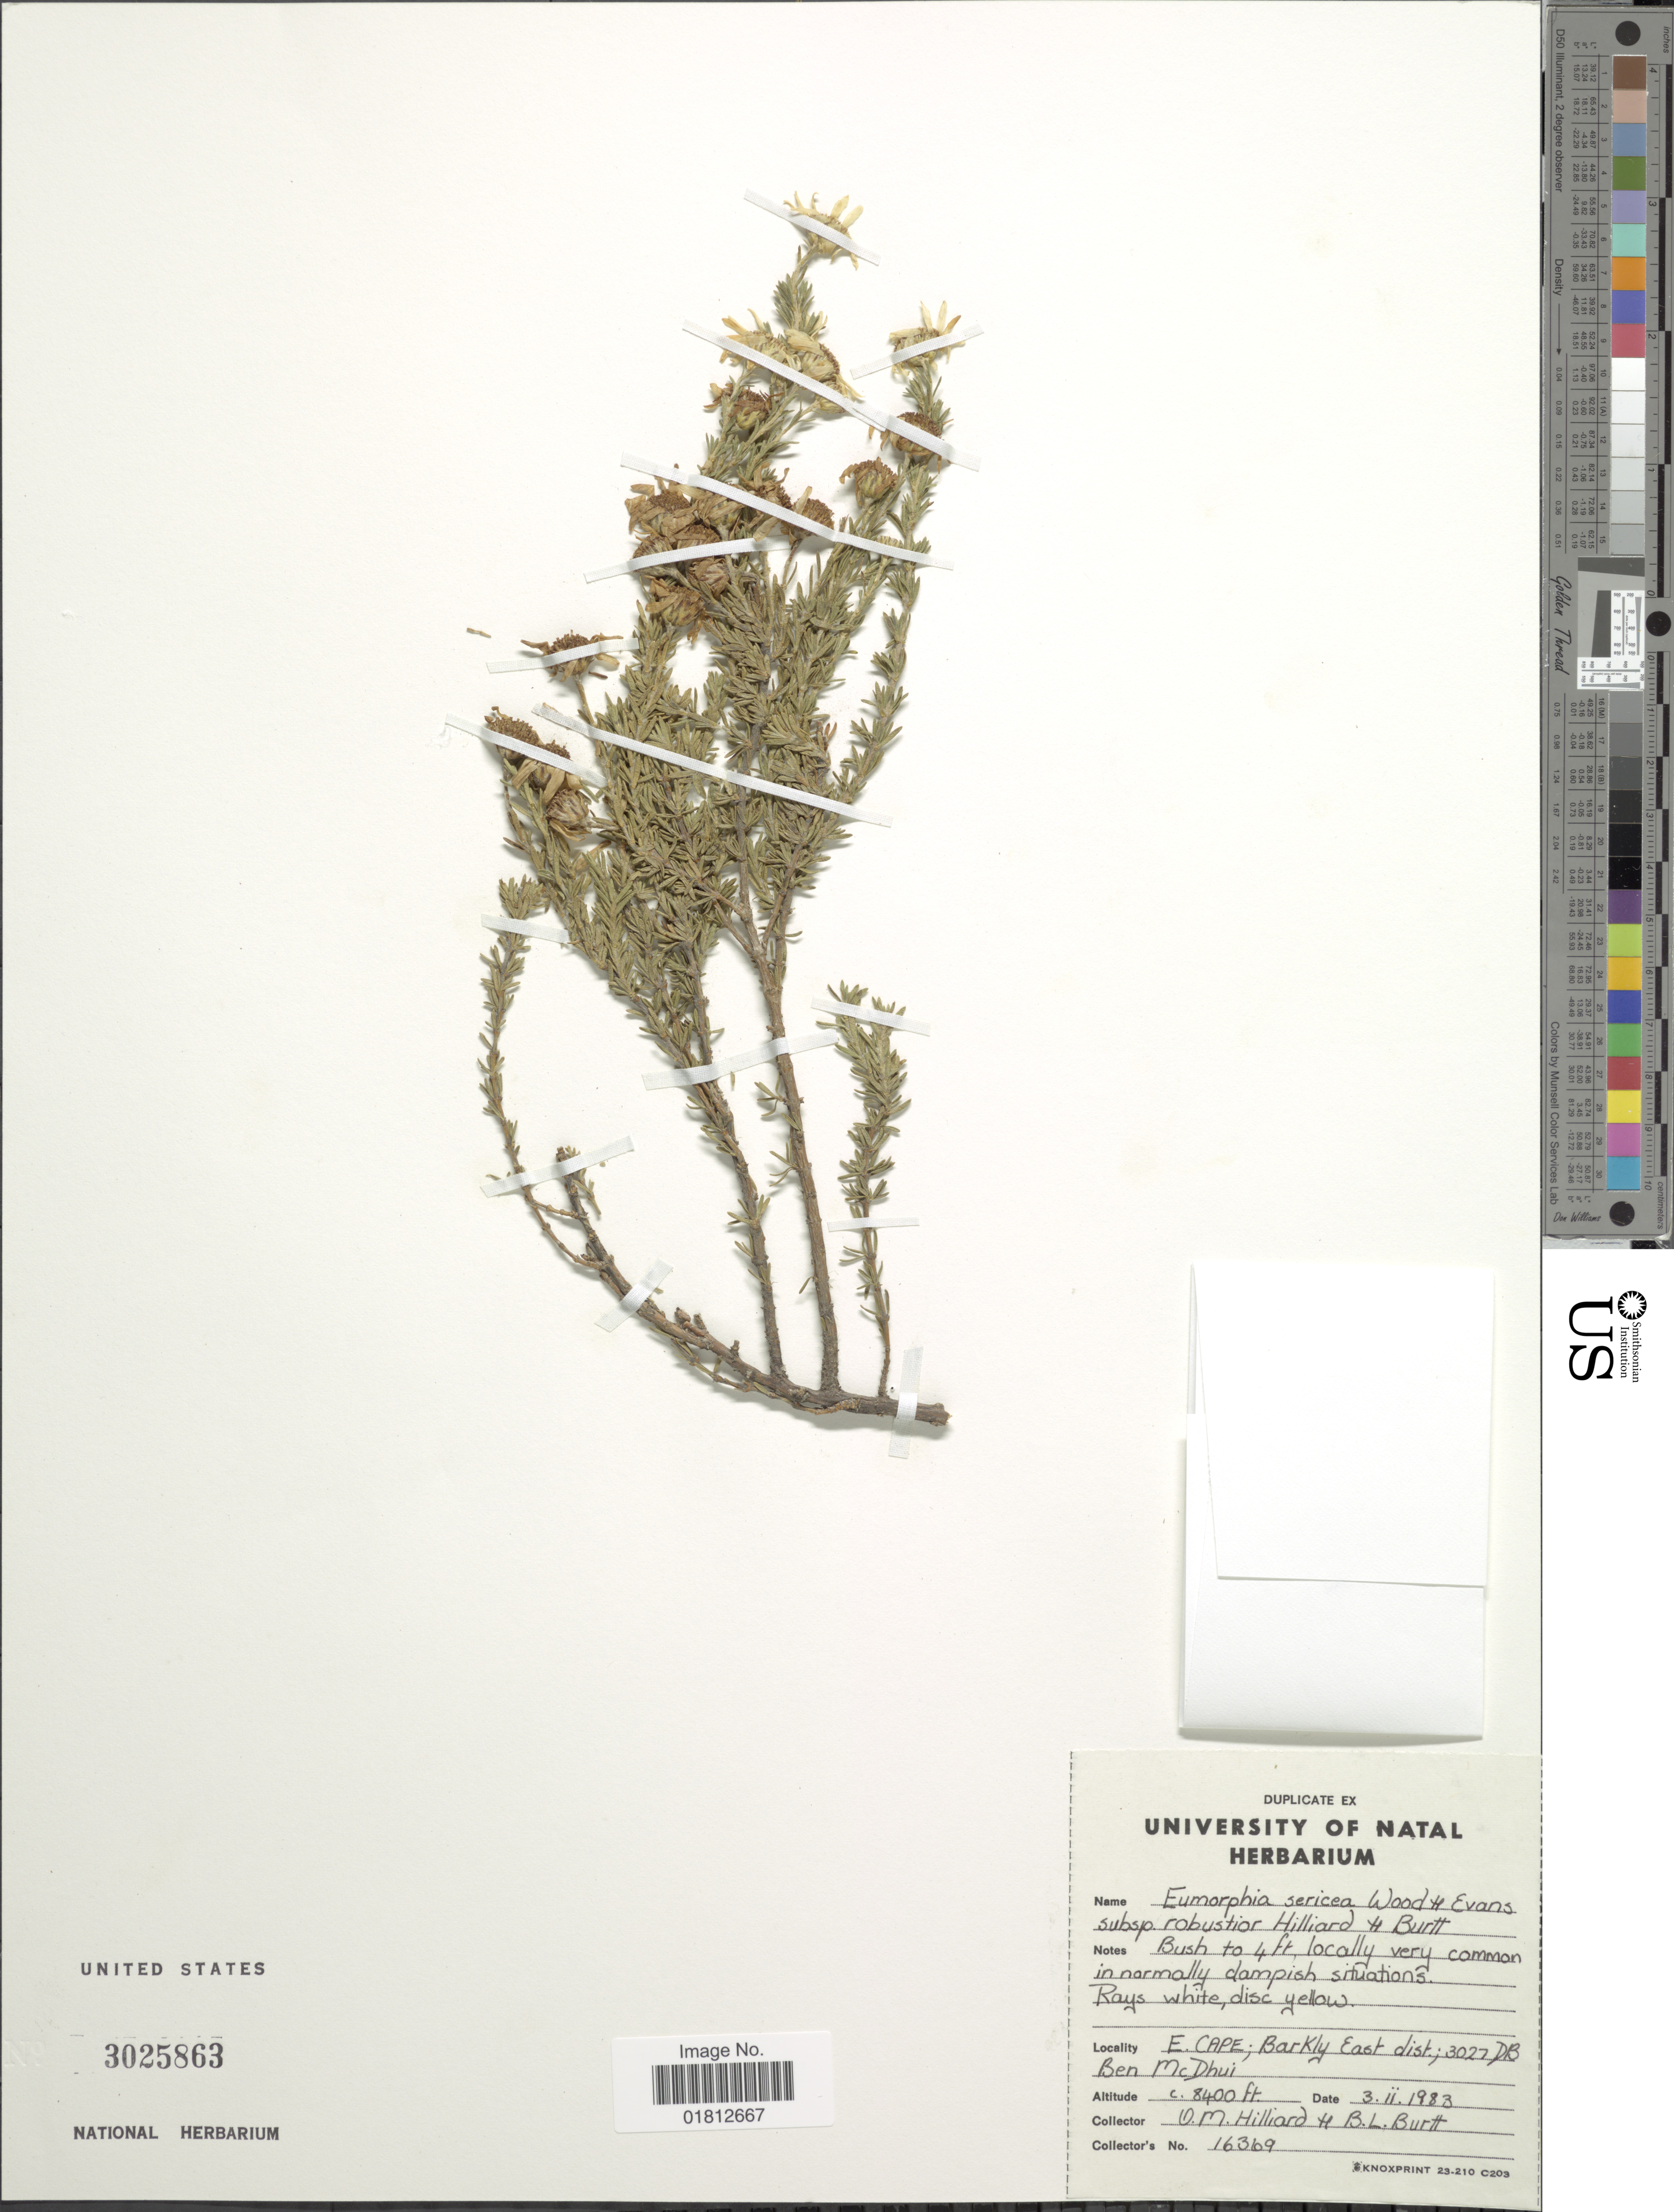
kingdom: Plantae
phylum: Tracheophyta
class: Magnoliopsida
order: Asterales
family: Asteraceae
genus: Eumorphia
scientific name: Eumorphia sericea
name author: J.M. Wood & M.S. Evans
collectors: O. M. Hilliard & B. L. Burtt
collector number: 16369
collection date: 1983-02-03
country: South Africa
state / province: Eastern Cape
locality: E. Cape, Barkly East Dist., 3027 DB Ben McDhui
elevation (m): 2560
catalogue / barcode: US 3025863